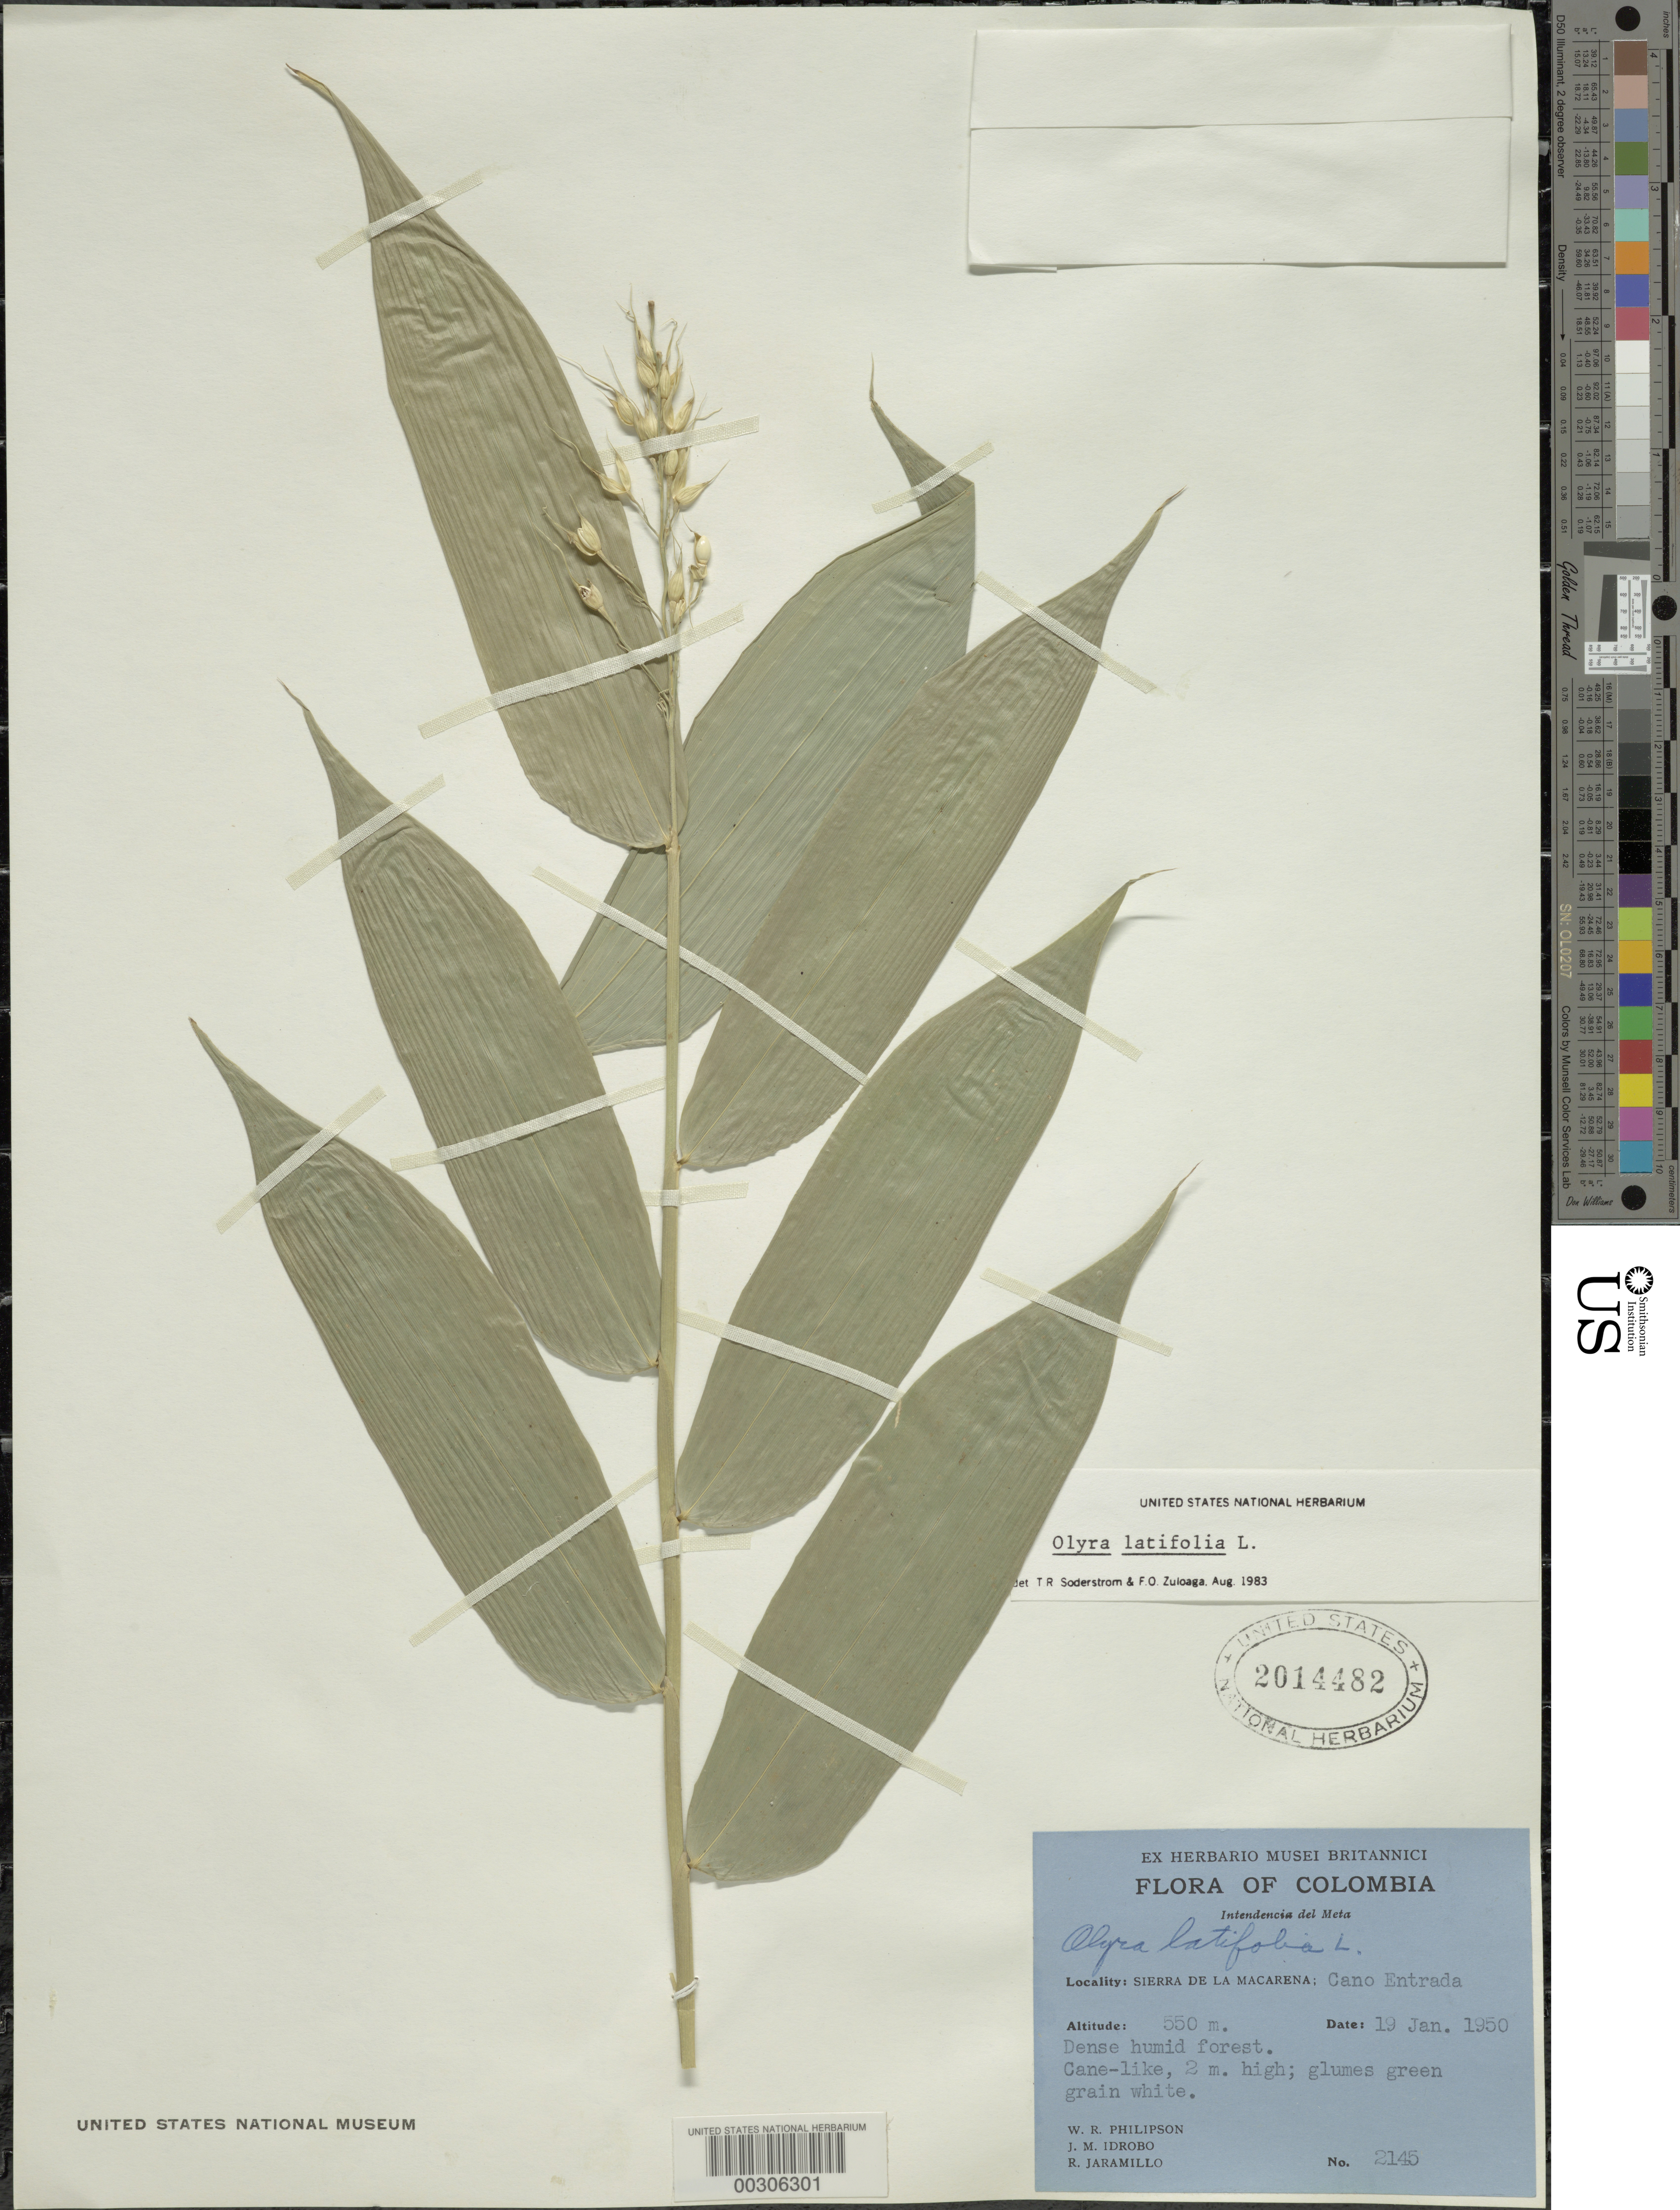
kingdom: Plantae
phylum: Tracheophyta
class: Liliopsida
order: Poales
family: Poaceae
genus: Olyra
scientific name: Olyra latifolia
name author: L.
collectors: W. R. Philipson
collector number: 2145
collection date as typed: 19 Jan 1950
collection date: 1950-01-19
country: Colombia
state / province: Meta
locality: Sierra de la Macarena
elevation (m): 550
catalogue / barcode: US 2014482